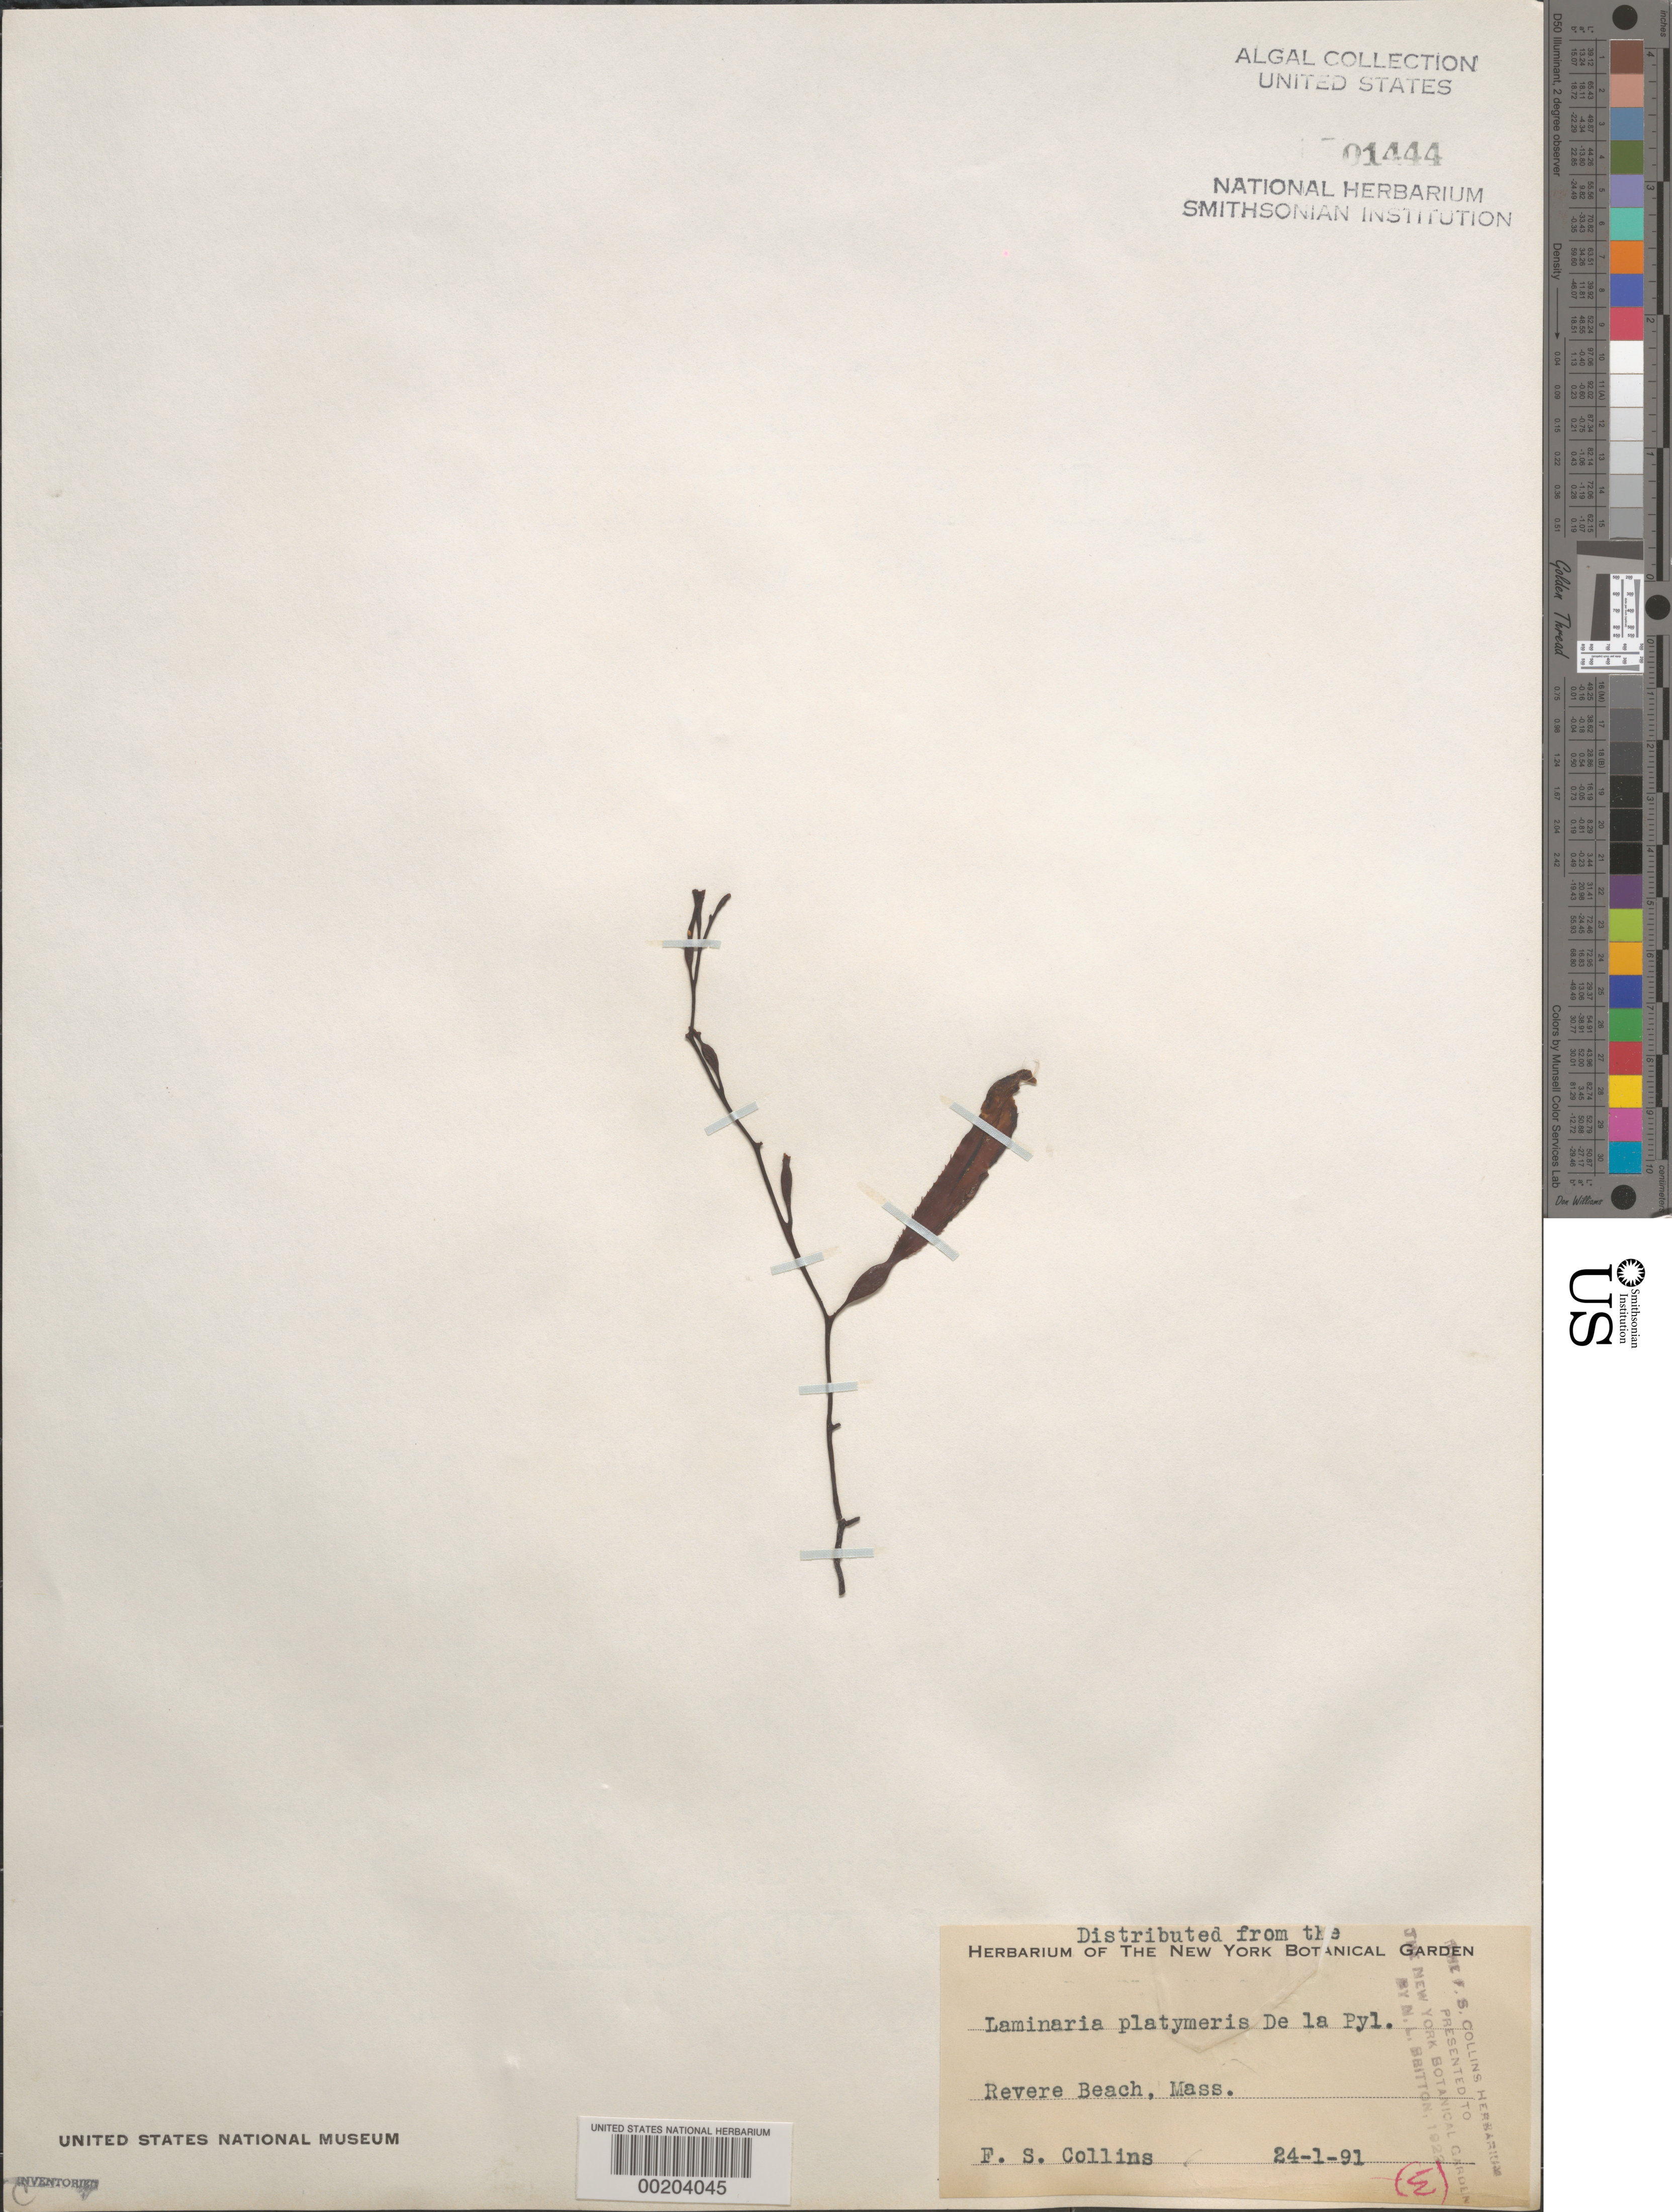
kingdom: Chromista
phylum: Ochrophyta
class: Phaeophyceae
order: Laminariales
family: Laminariaceae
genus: Laminaria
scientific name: Laminaria platymeris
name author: Bach. Pyl.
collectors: F. Collins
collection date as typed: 24 Jan 1891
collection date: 1891-01-24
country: United States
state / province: Massachusetts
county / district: Suffolk County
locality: Revere Beach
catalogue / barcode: US 1444